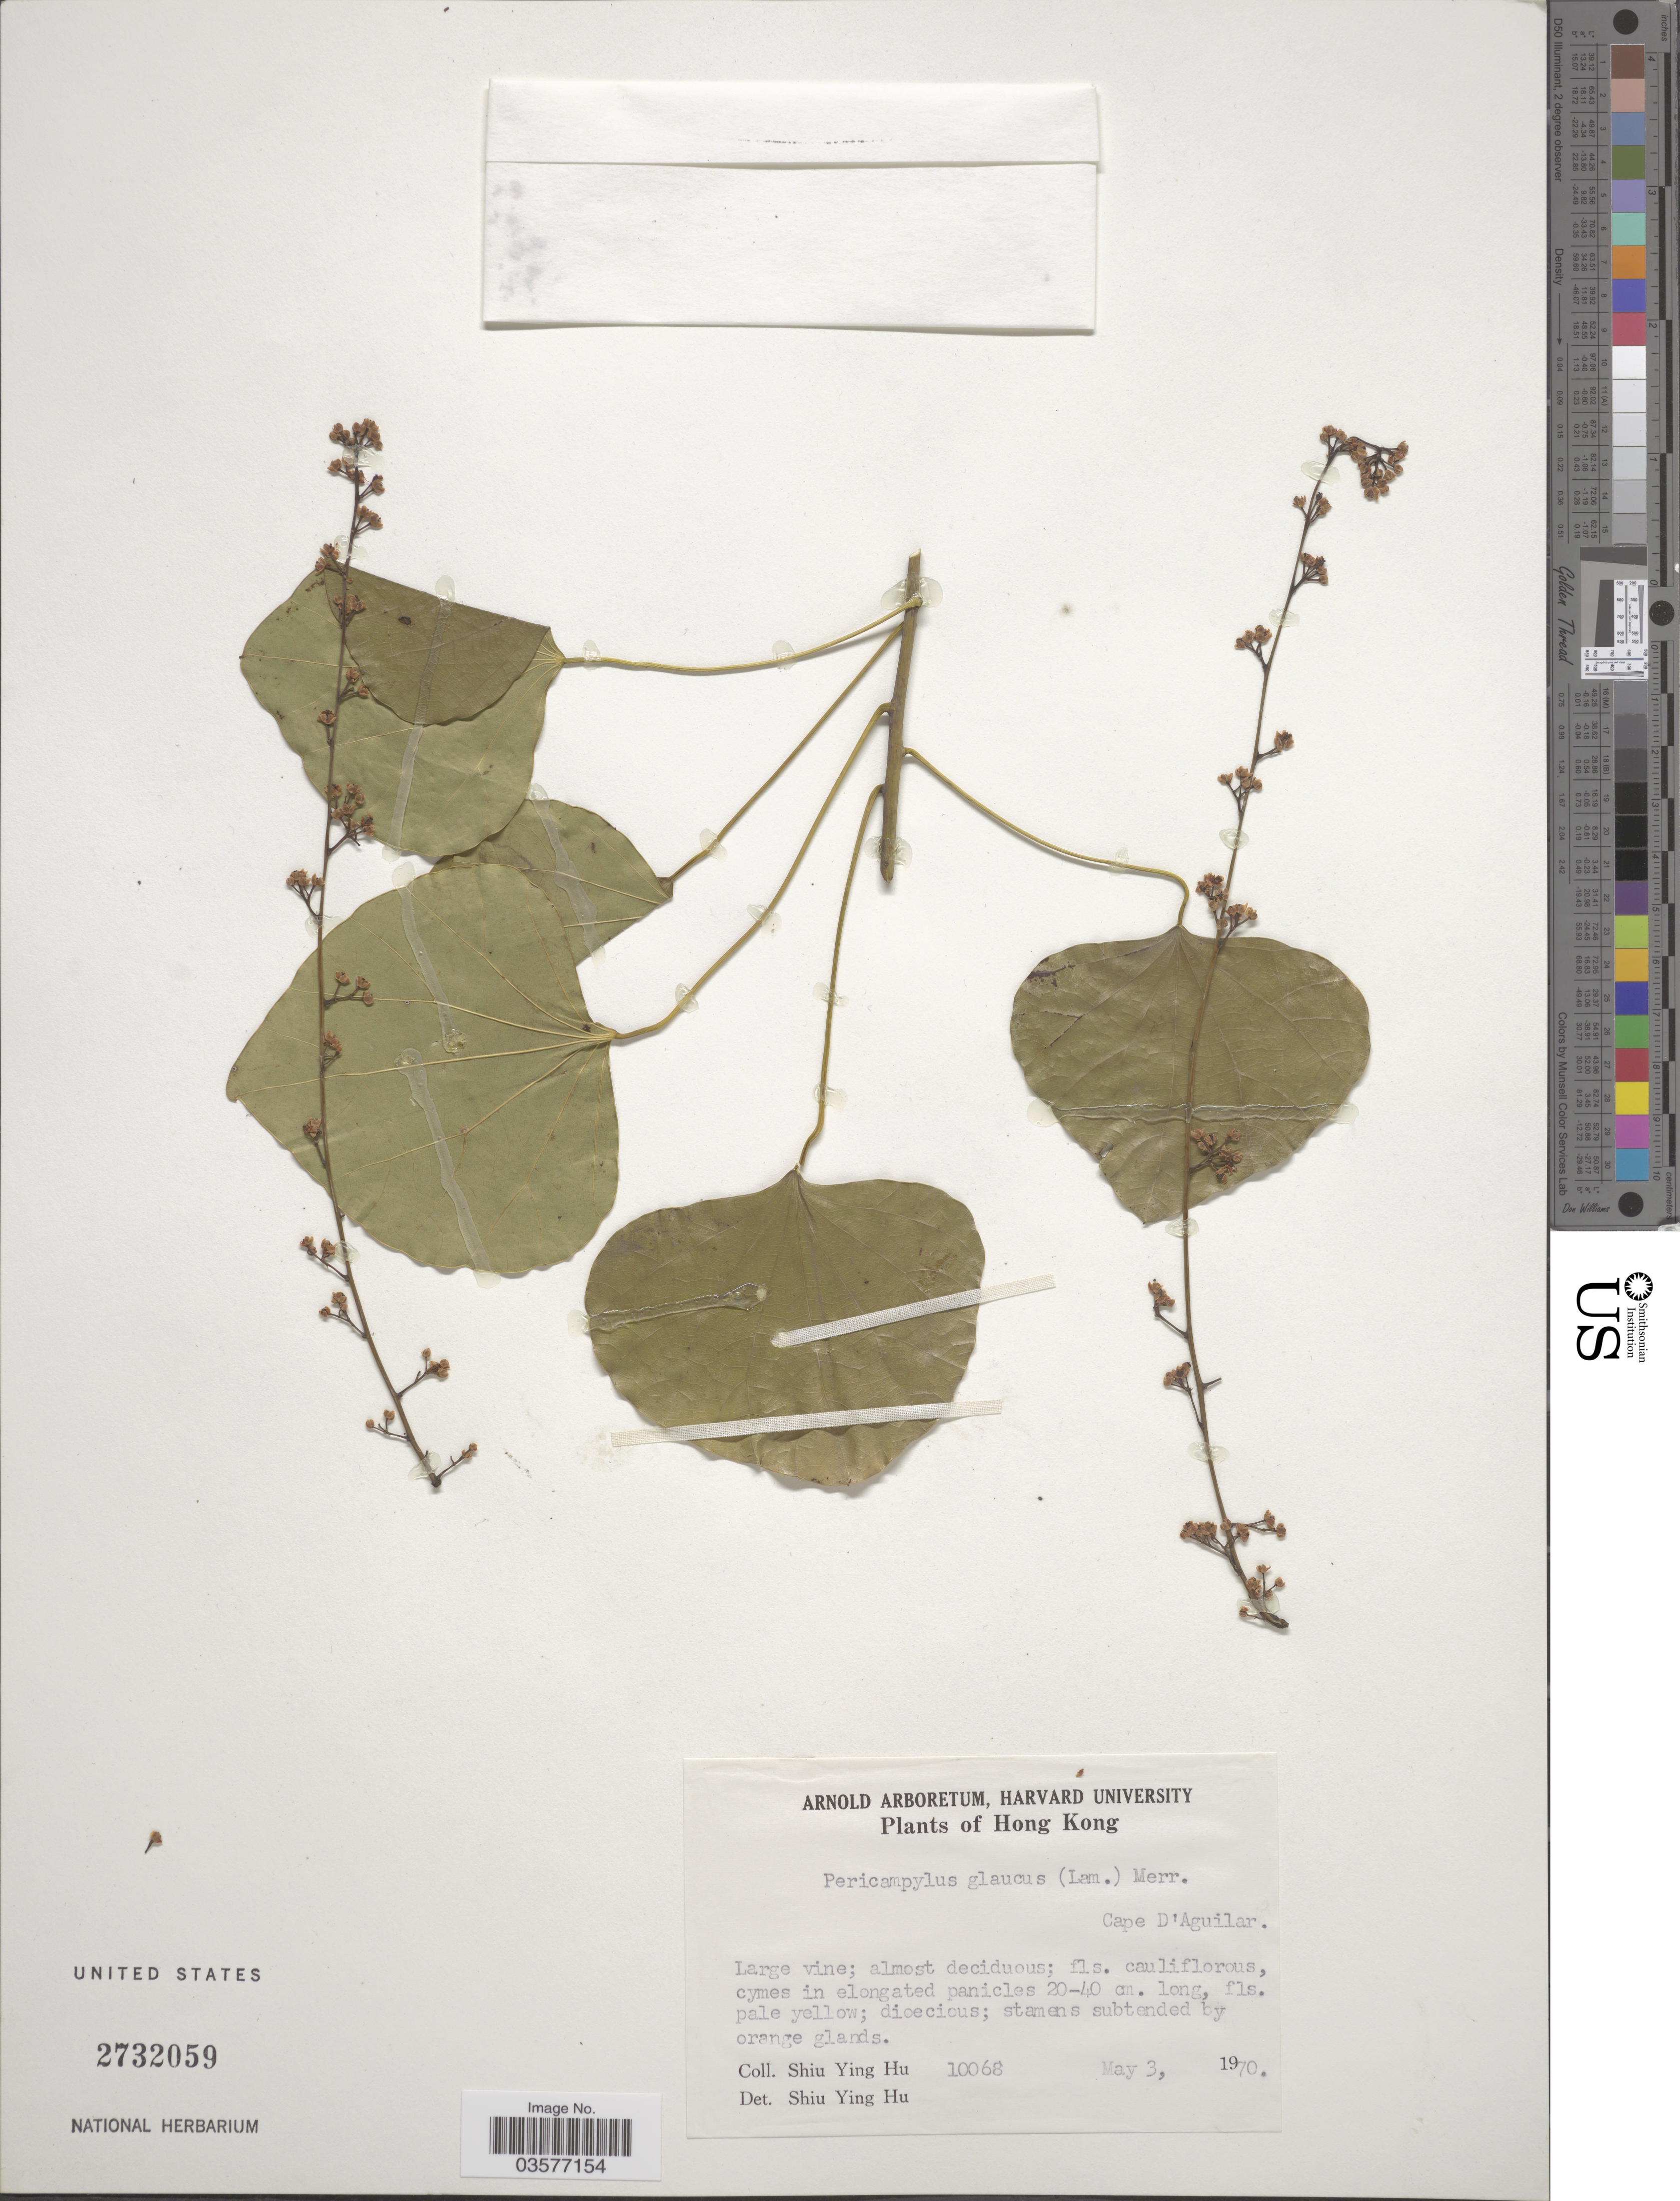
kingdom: Plantae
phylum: Tracheophyta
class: Magnoliopsida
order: Ranunculales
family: Menispermaceae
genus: Pericampylus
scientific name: Pericampylus glaucus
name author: (Lam.) Merr.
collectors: S. Y. Hu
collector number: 10068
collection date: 1970-05-03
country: China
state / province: Hong Kong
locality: Cape D'Aguilar.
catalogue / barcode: US 2732059